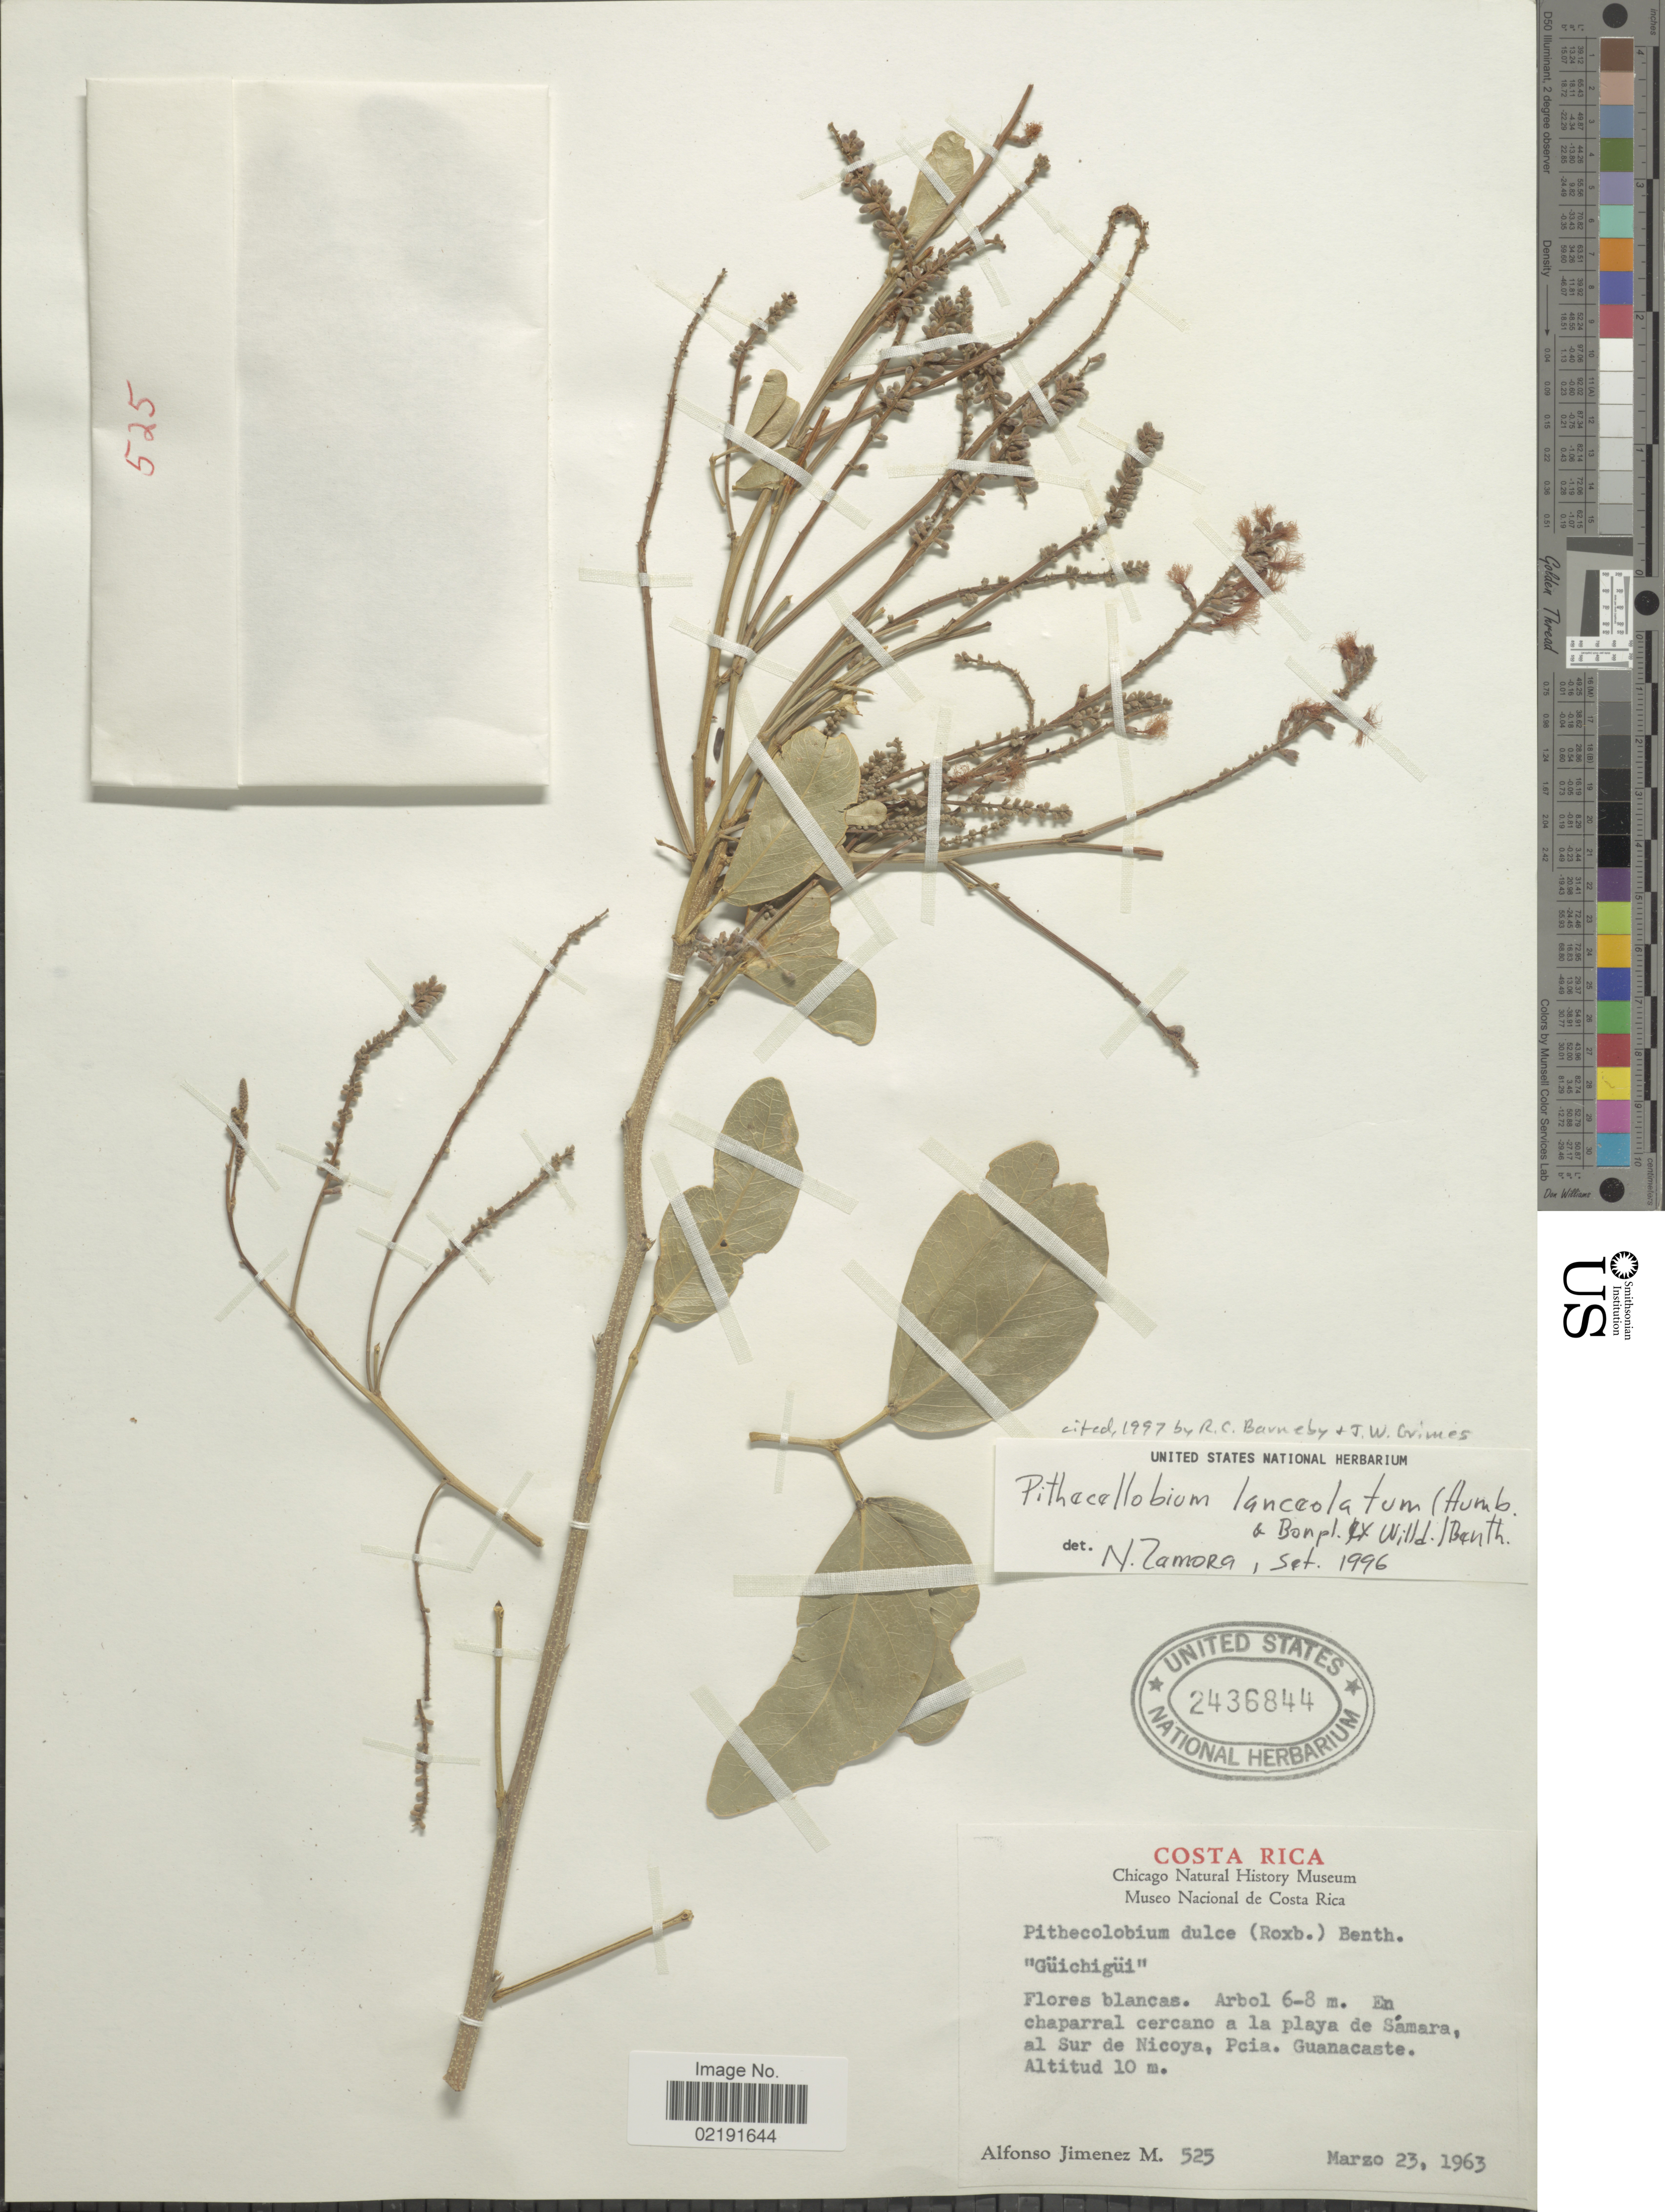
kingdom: Plantae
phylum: Tracheophyta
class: Magnoliopsida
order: Fabales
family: Fabaceae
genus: Pithecellobium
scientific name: Pithecellobium lanceolatum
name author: (Humb. & Bonpl. ex Willd.) Benth.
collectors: A. Jimenez M.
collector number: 525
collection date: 1963-03-23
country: Costa Rica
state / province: Guanacaste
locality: En chaparral cercano a la playa de Sámara, al Sur de Nicoya, Pcia. Guanacaste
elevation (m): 10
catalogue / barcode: US 2436844